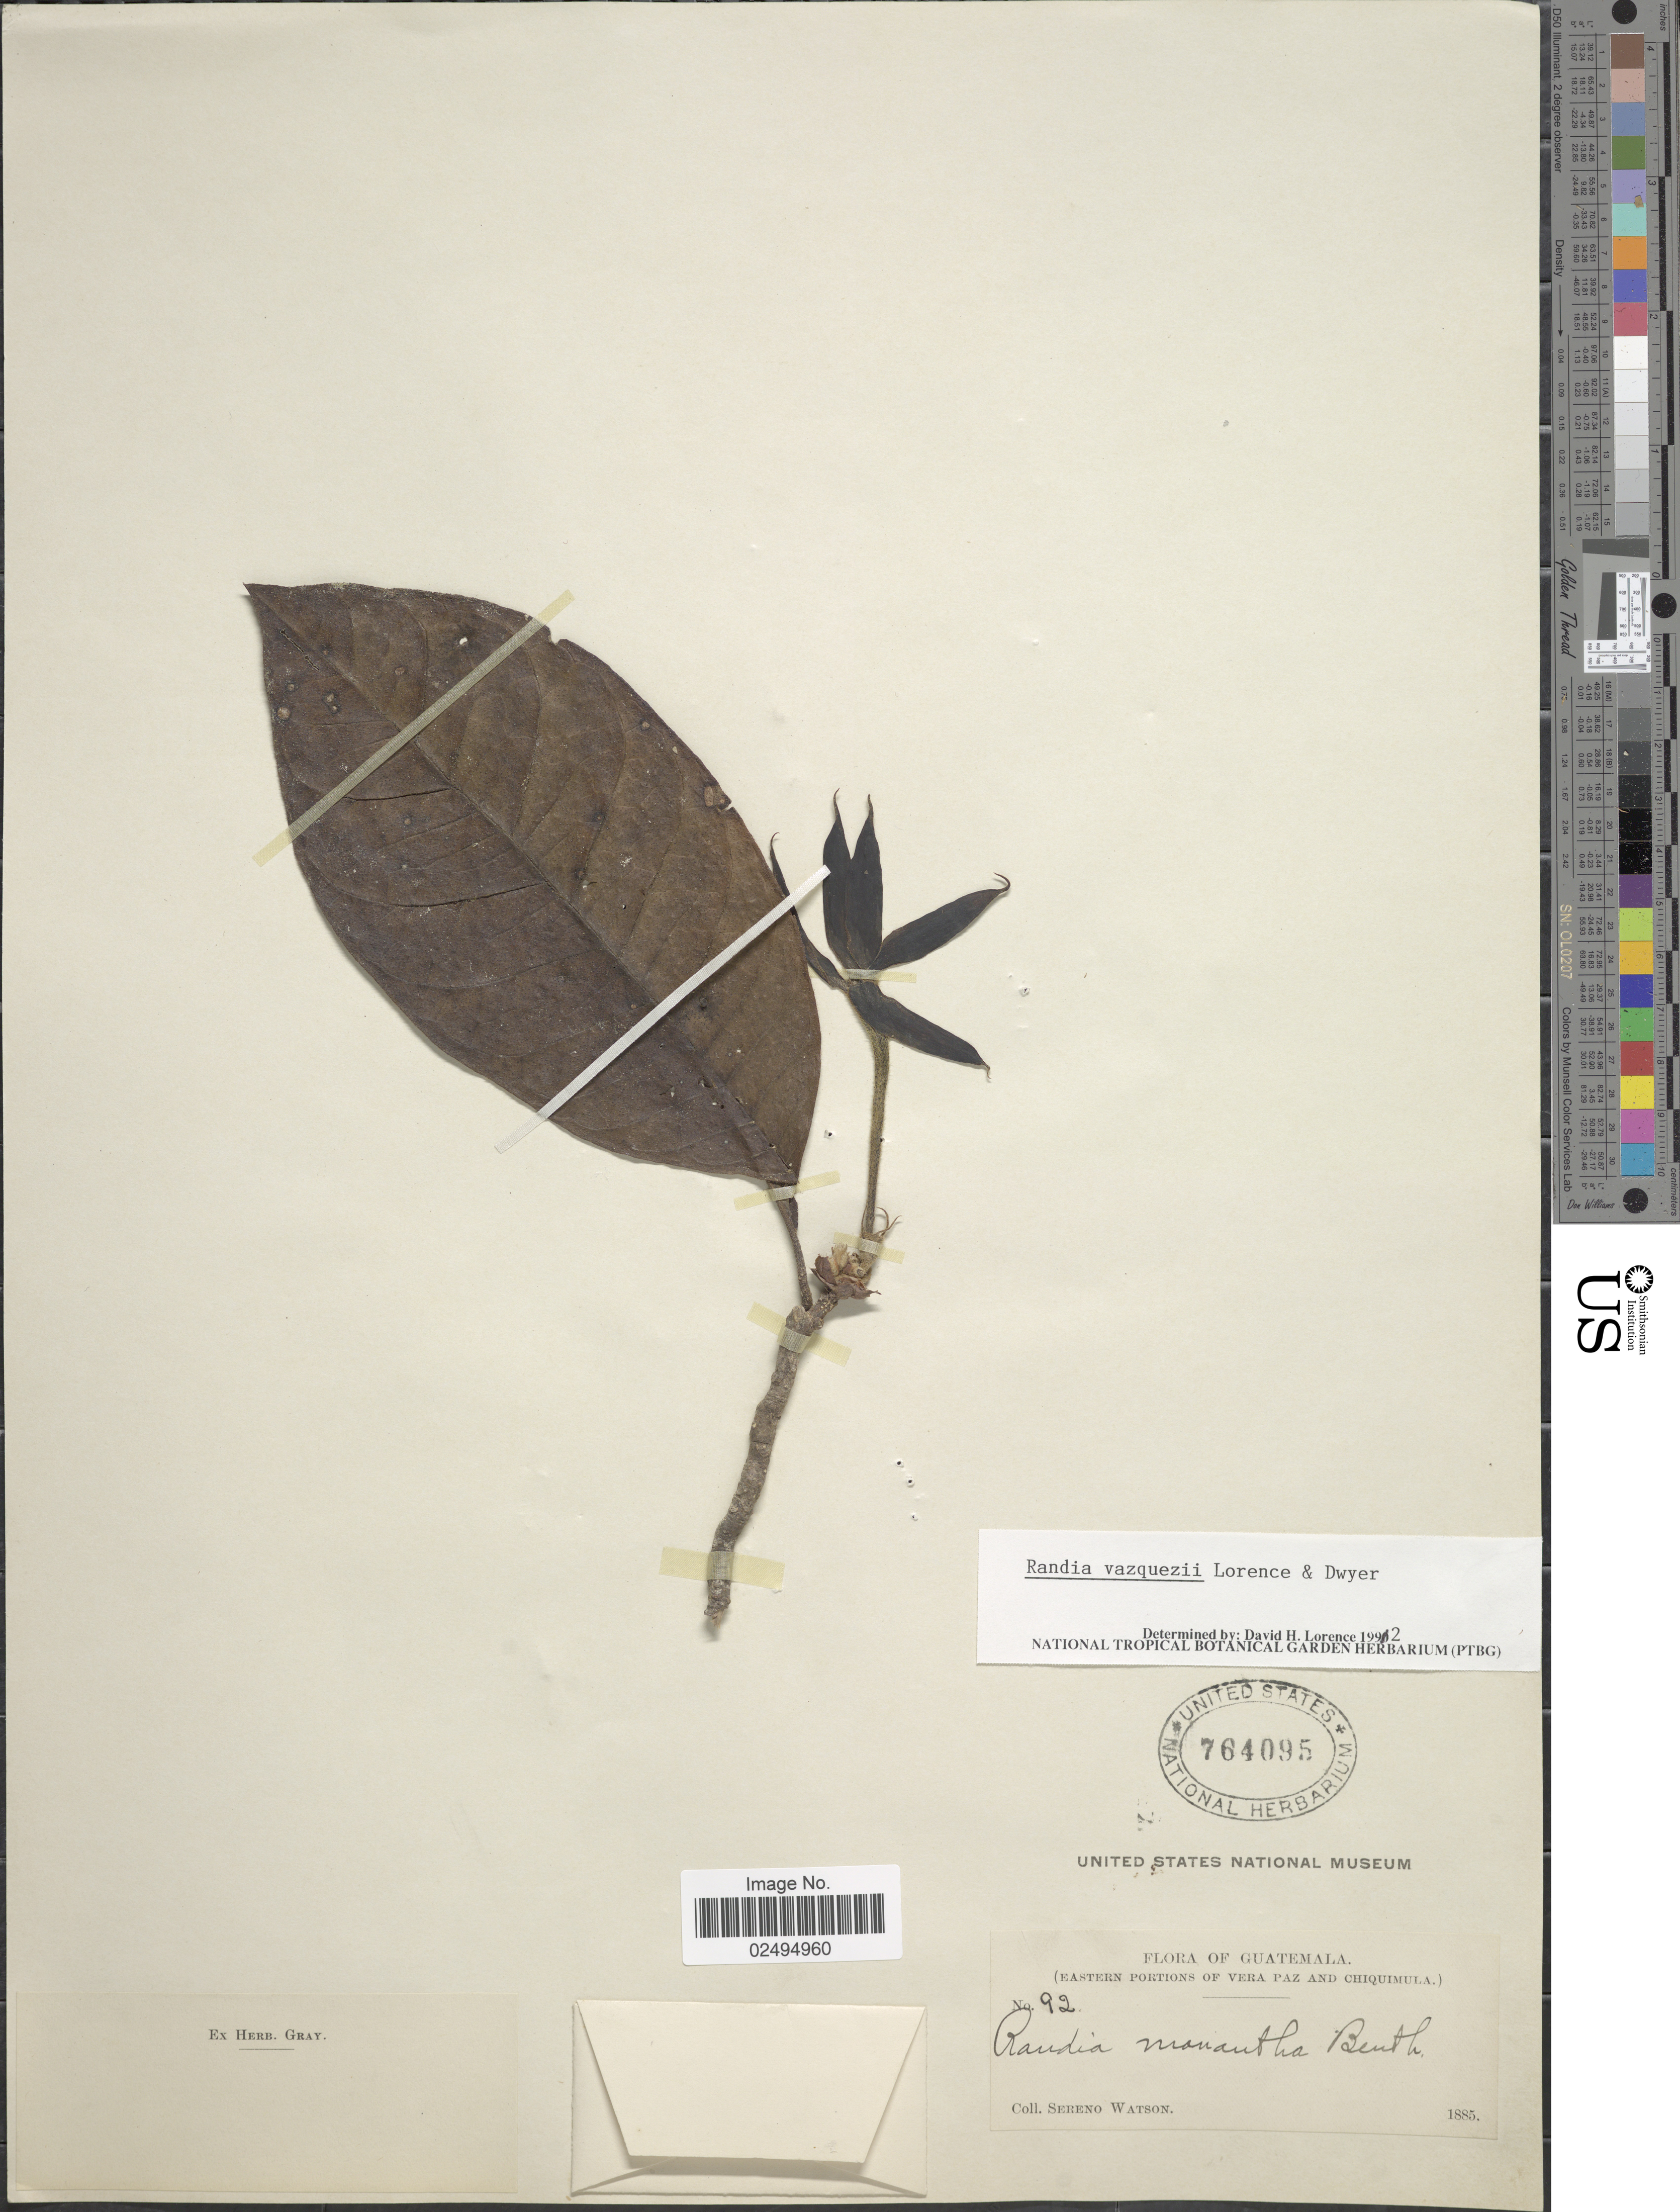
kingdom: Plantae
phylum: Tracheophyta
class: Magnoliopsida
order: Gentianales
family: Rubiaceae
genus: Randia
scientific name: Randia vazquezii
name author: Lorence & Dwyer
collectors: S. Watson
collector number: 92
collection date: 1885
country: Guatemala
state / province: Chiquimula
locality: Eastern Portions of Vera Paz and Chiquimula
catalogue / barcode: US 764095